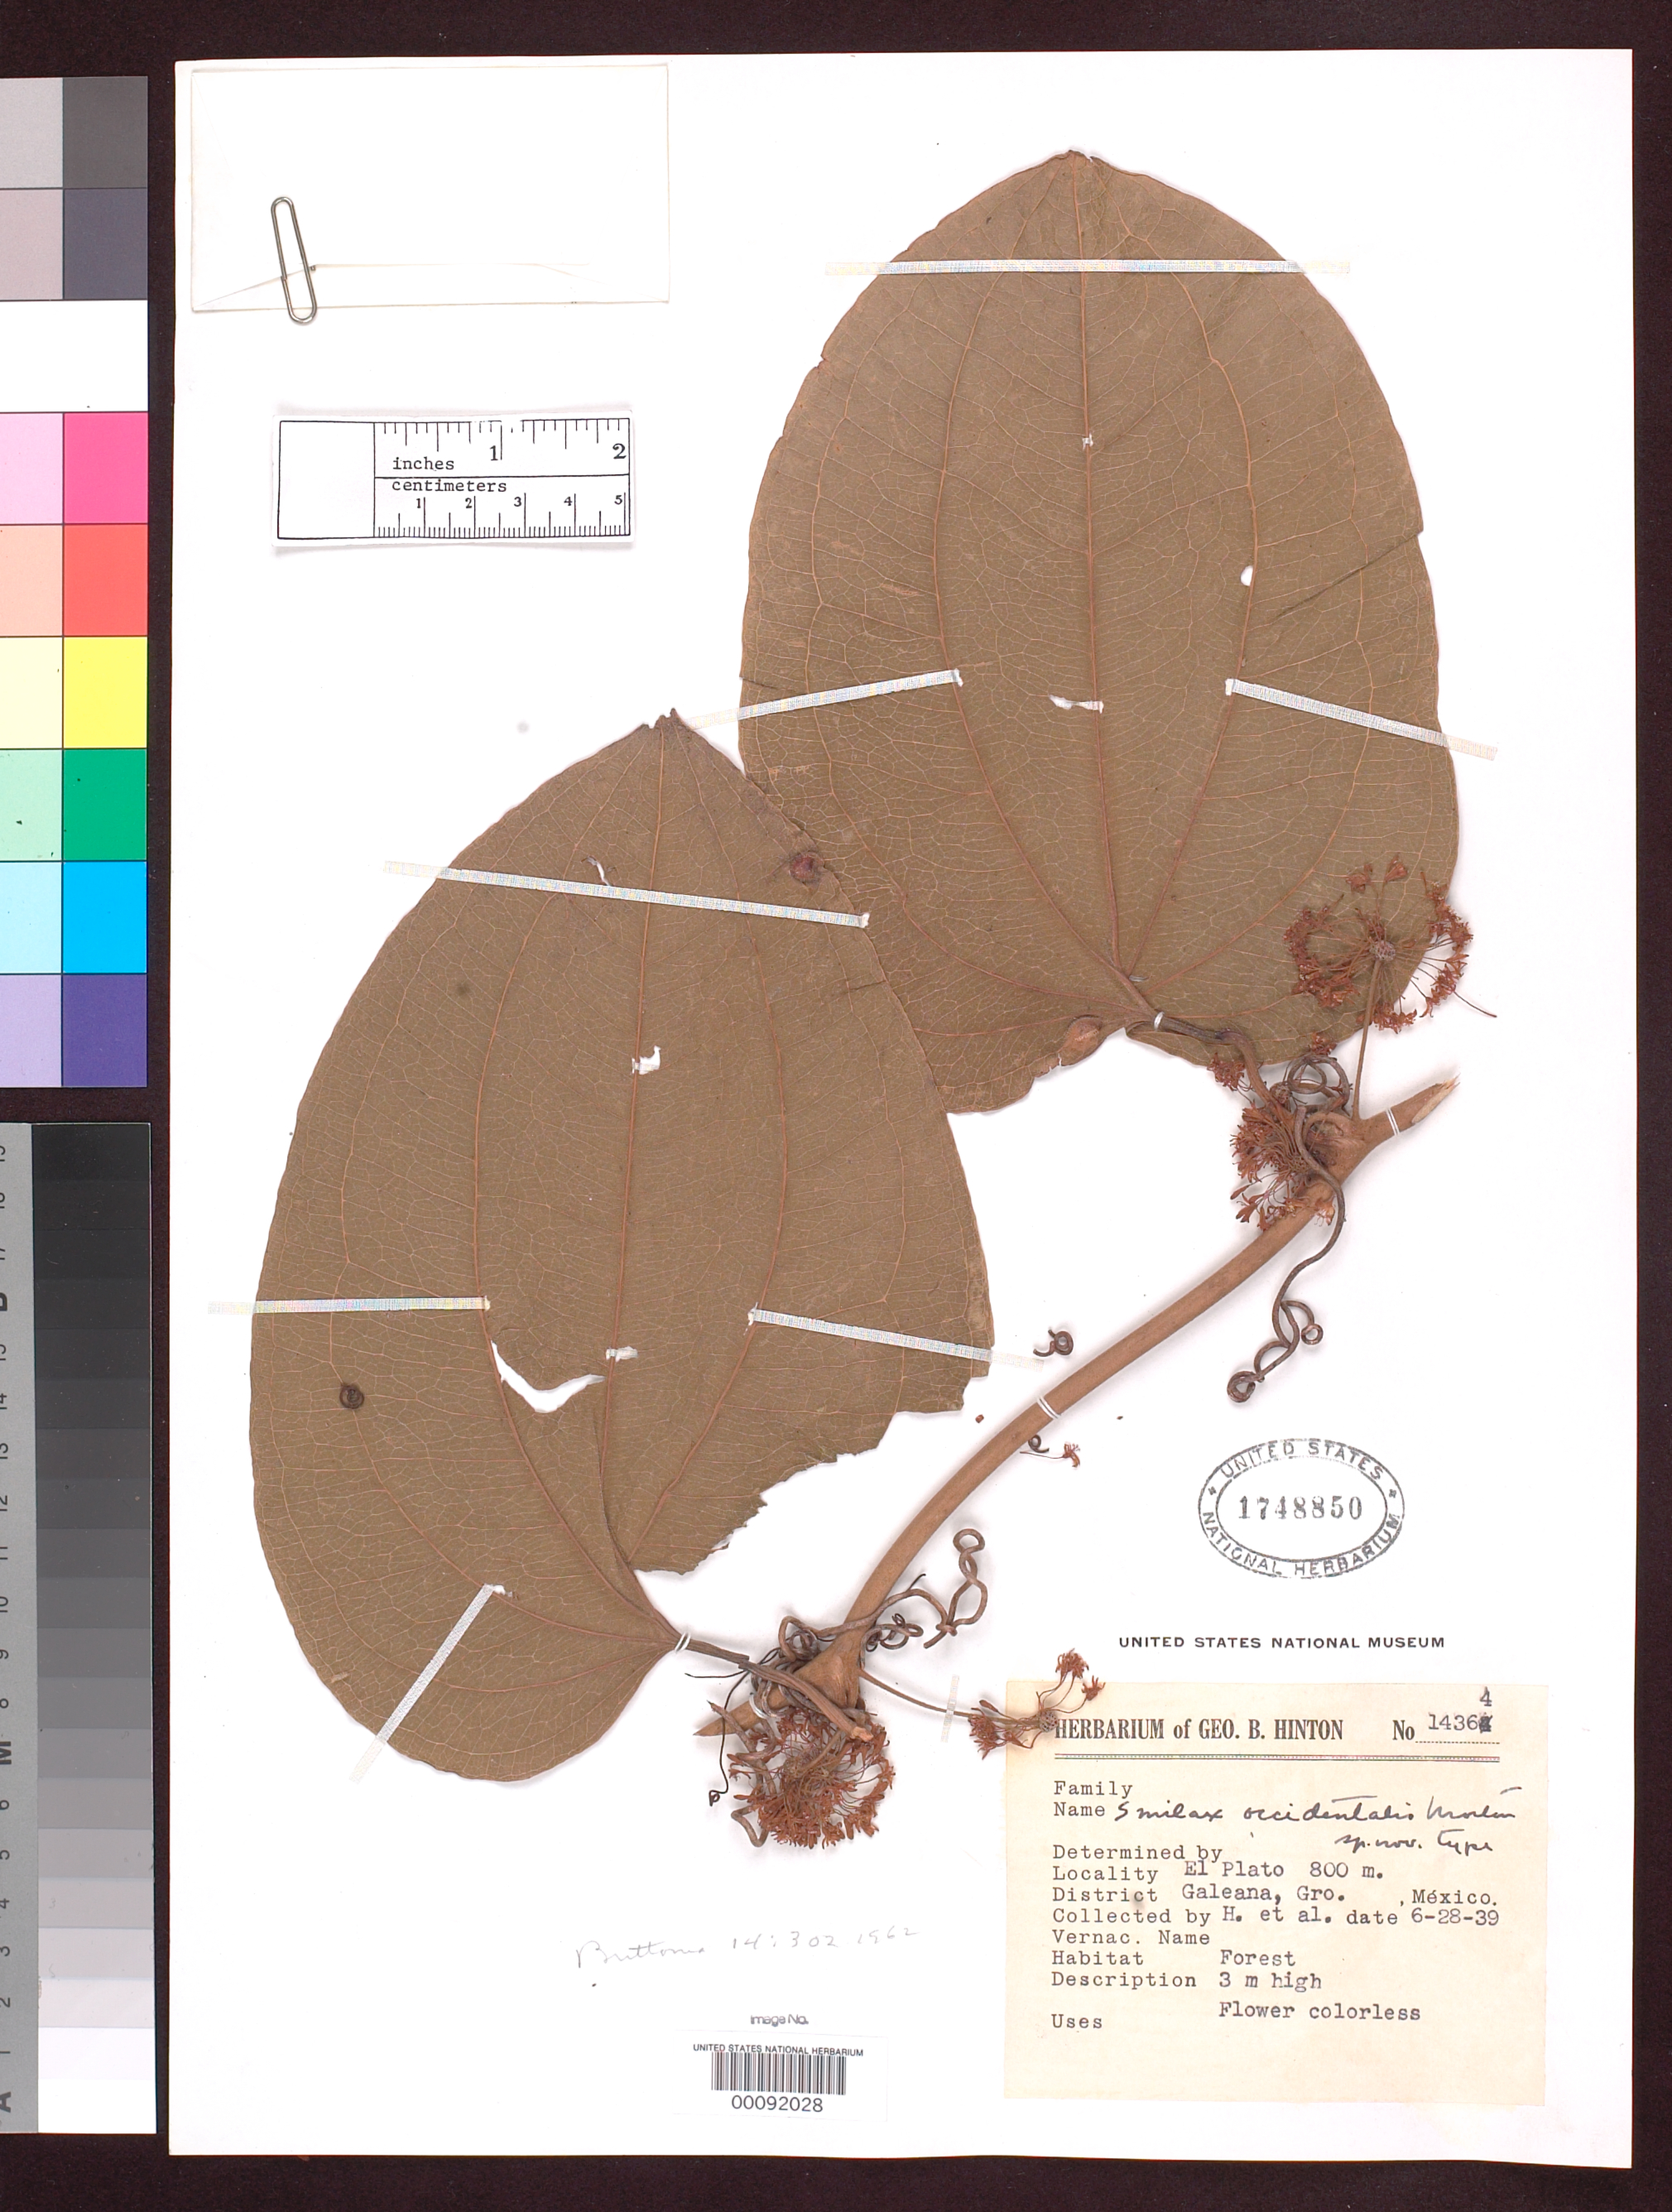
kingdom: Plantae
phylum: Tracheophyta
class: Liliopsida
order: Liliales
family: Smilacaceae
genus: Smilax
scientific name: Smilax occidentalis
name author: C.V. Morton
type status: Holotype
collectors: G. B. Hinton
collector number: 14364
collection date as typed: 28 Jun 1939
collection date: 1939-06-28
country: Mexico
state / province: Guerrero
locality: Galeana Dist.; El Plato.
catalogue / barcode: US 1748850